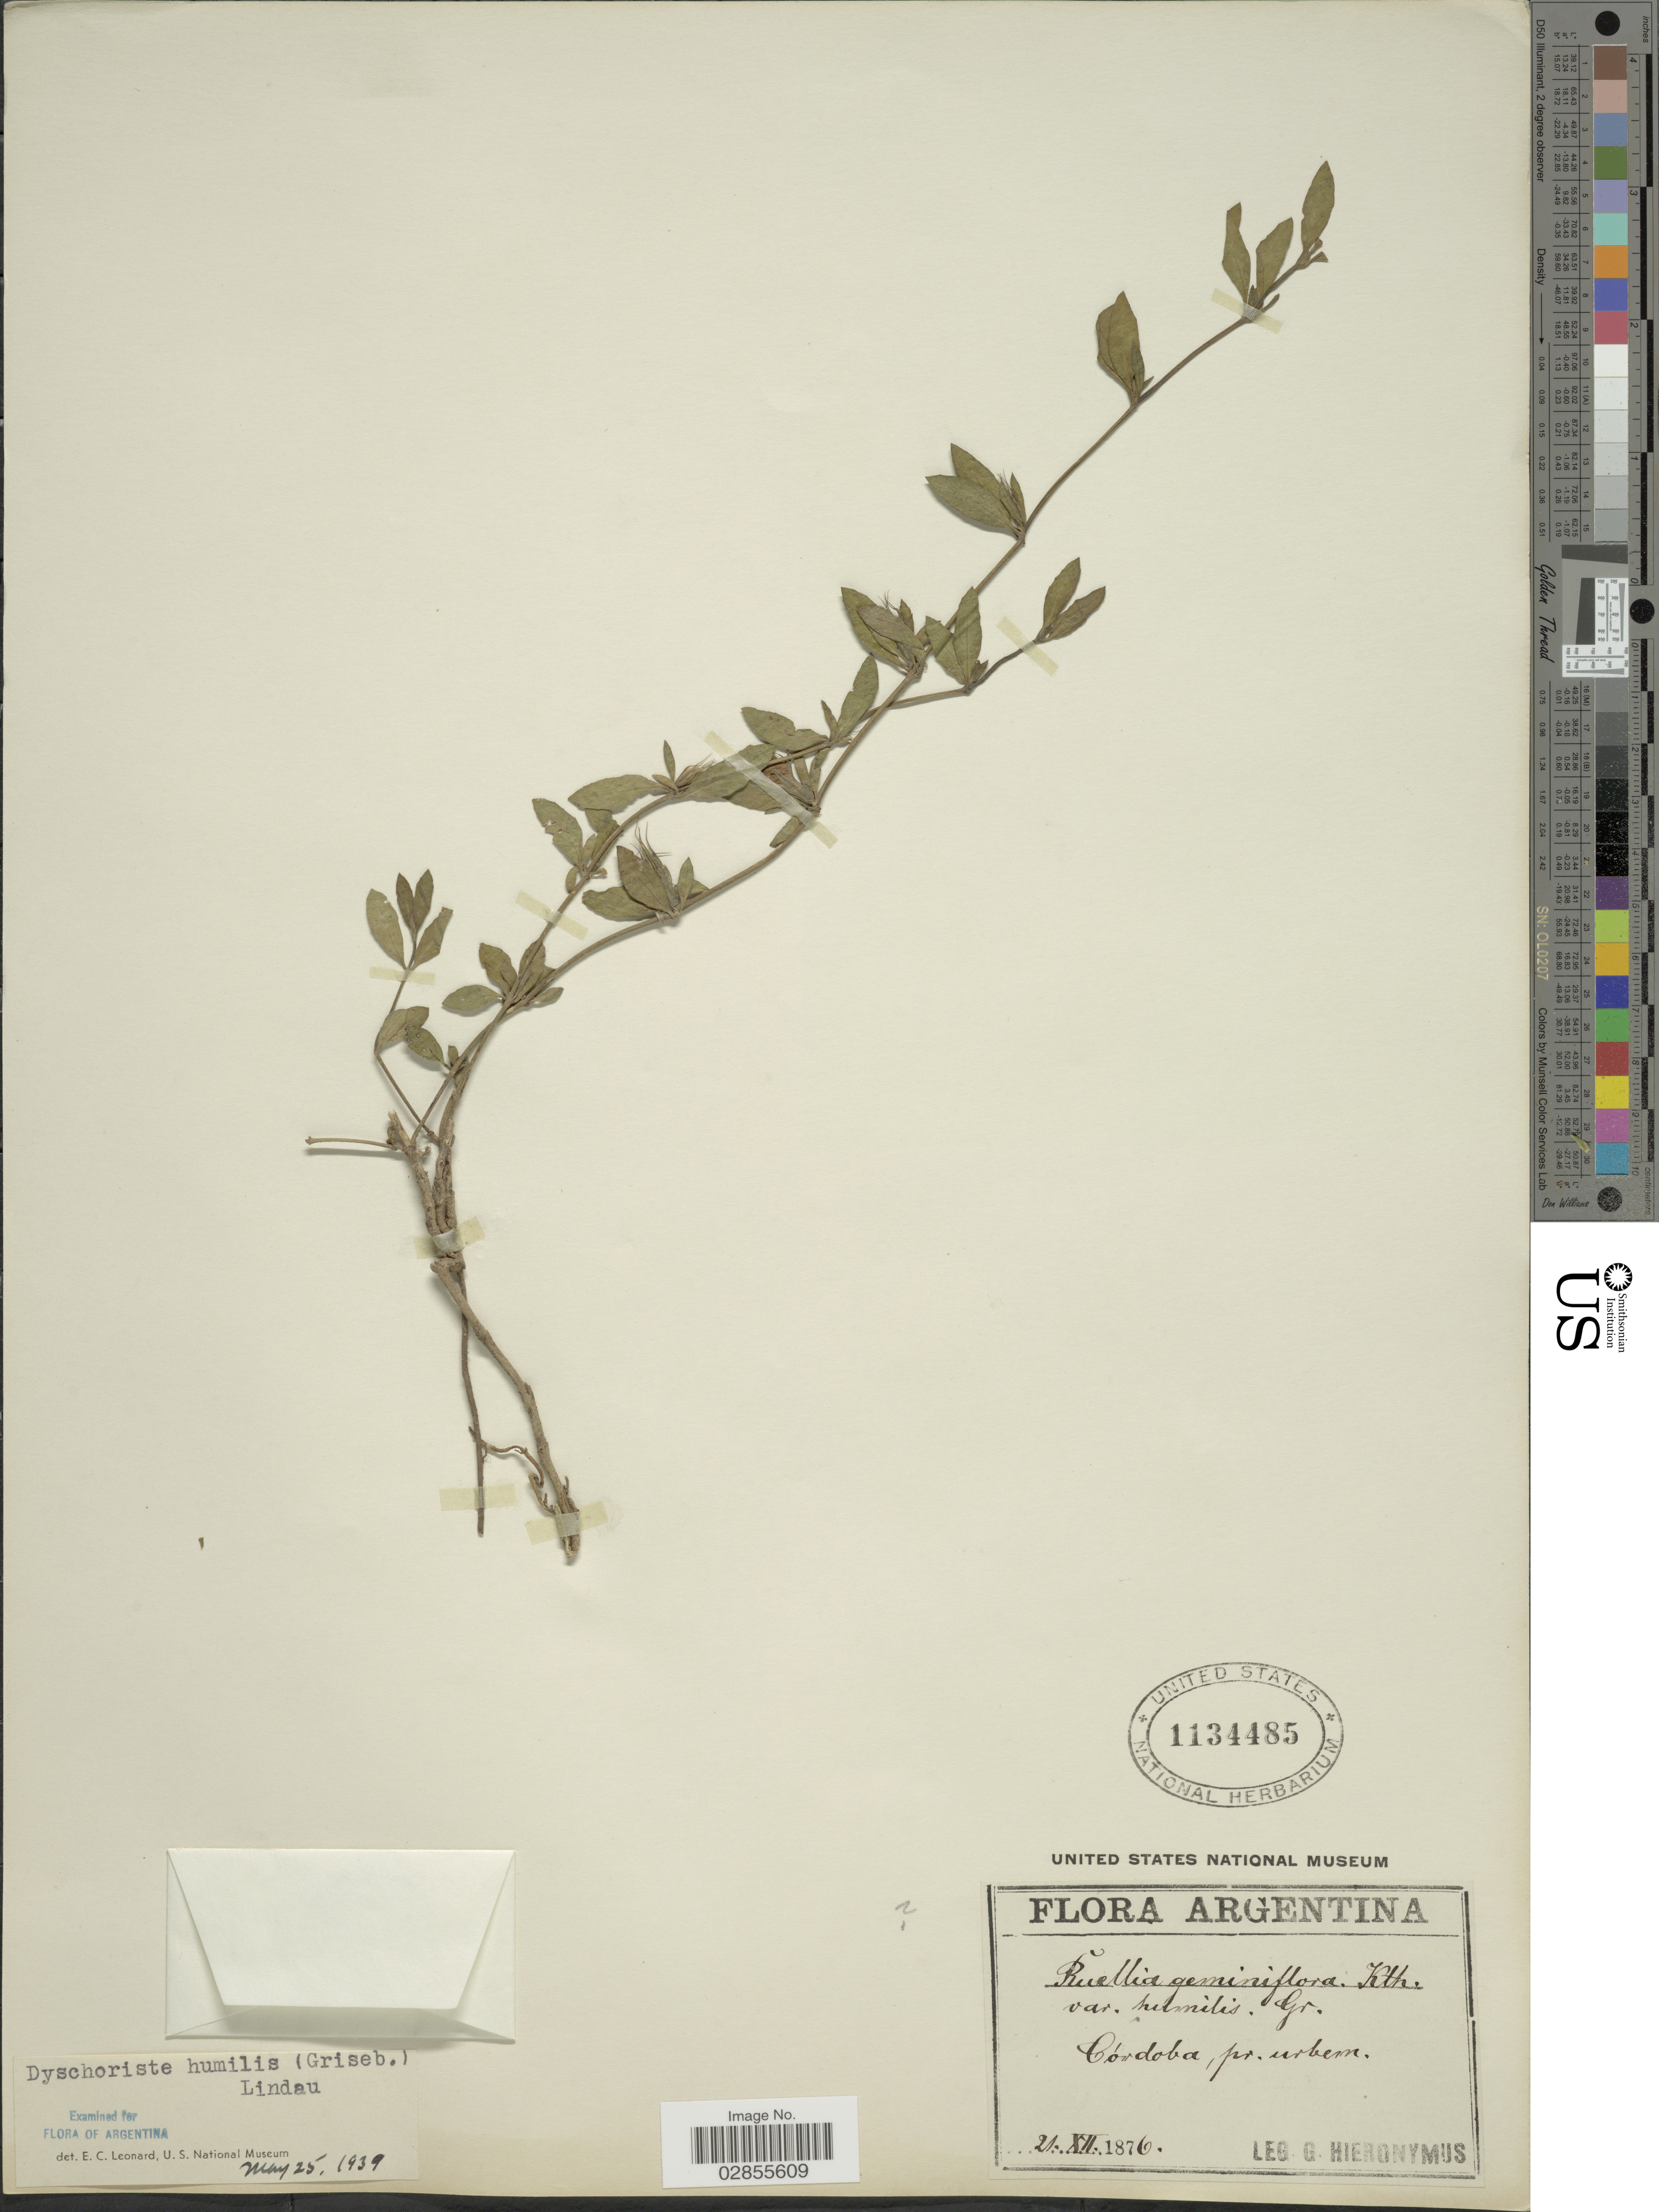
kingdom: Plantae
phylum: Tracheophyta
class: Magnoliopsida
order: Lamiales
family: Acanthaceae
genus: Dyschoriste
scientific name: Dyschoriste humilis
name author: Lindau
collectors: G. H. Hieronymus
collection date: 1876-12-21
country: Argentina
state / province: Cordoba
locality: Córdoba, pr. urbem.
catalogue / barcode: US 1134485